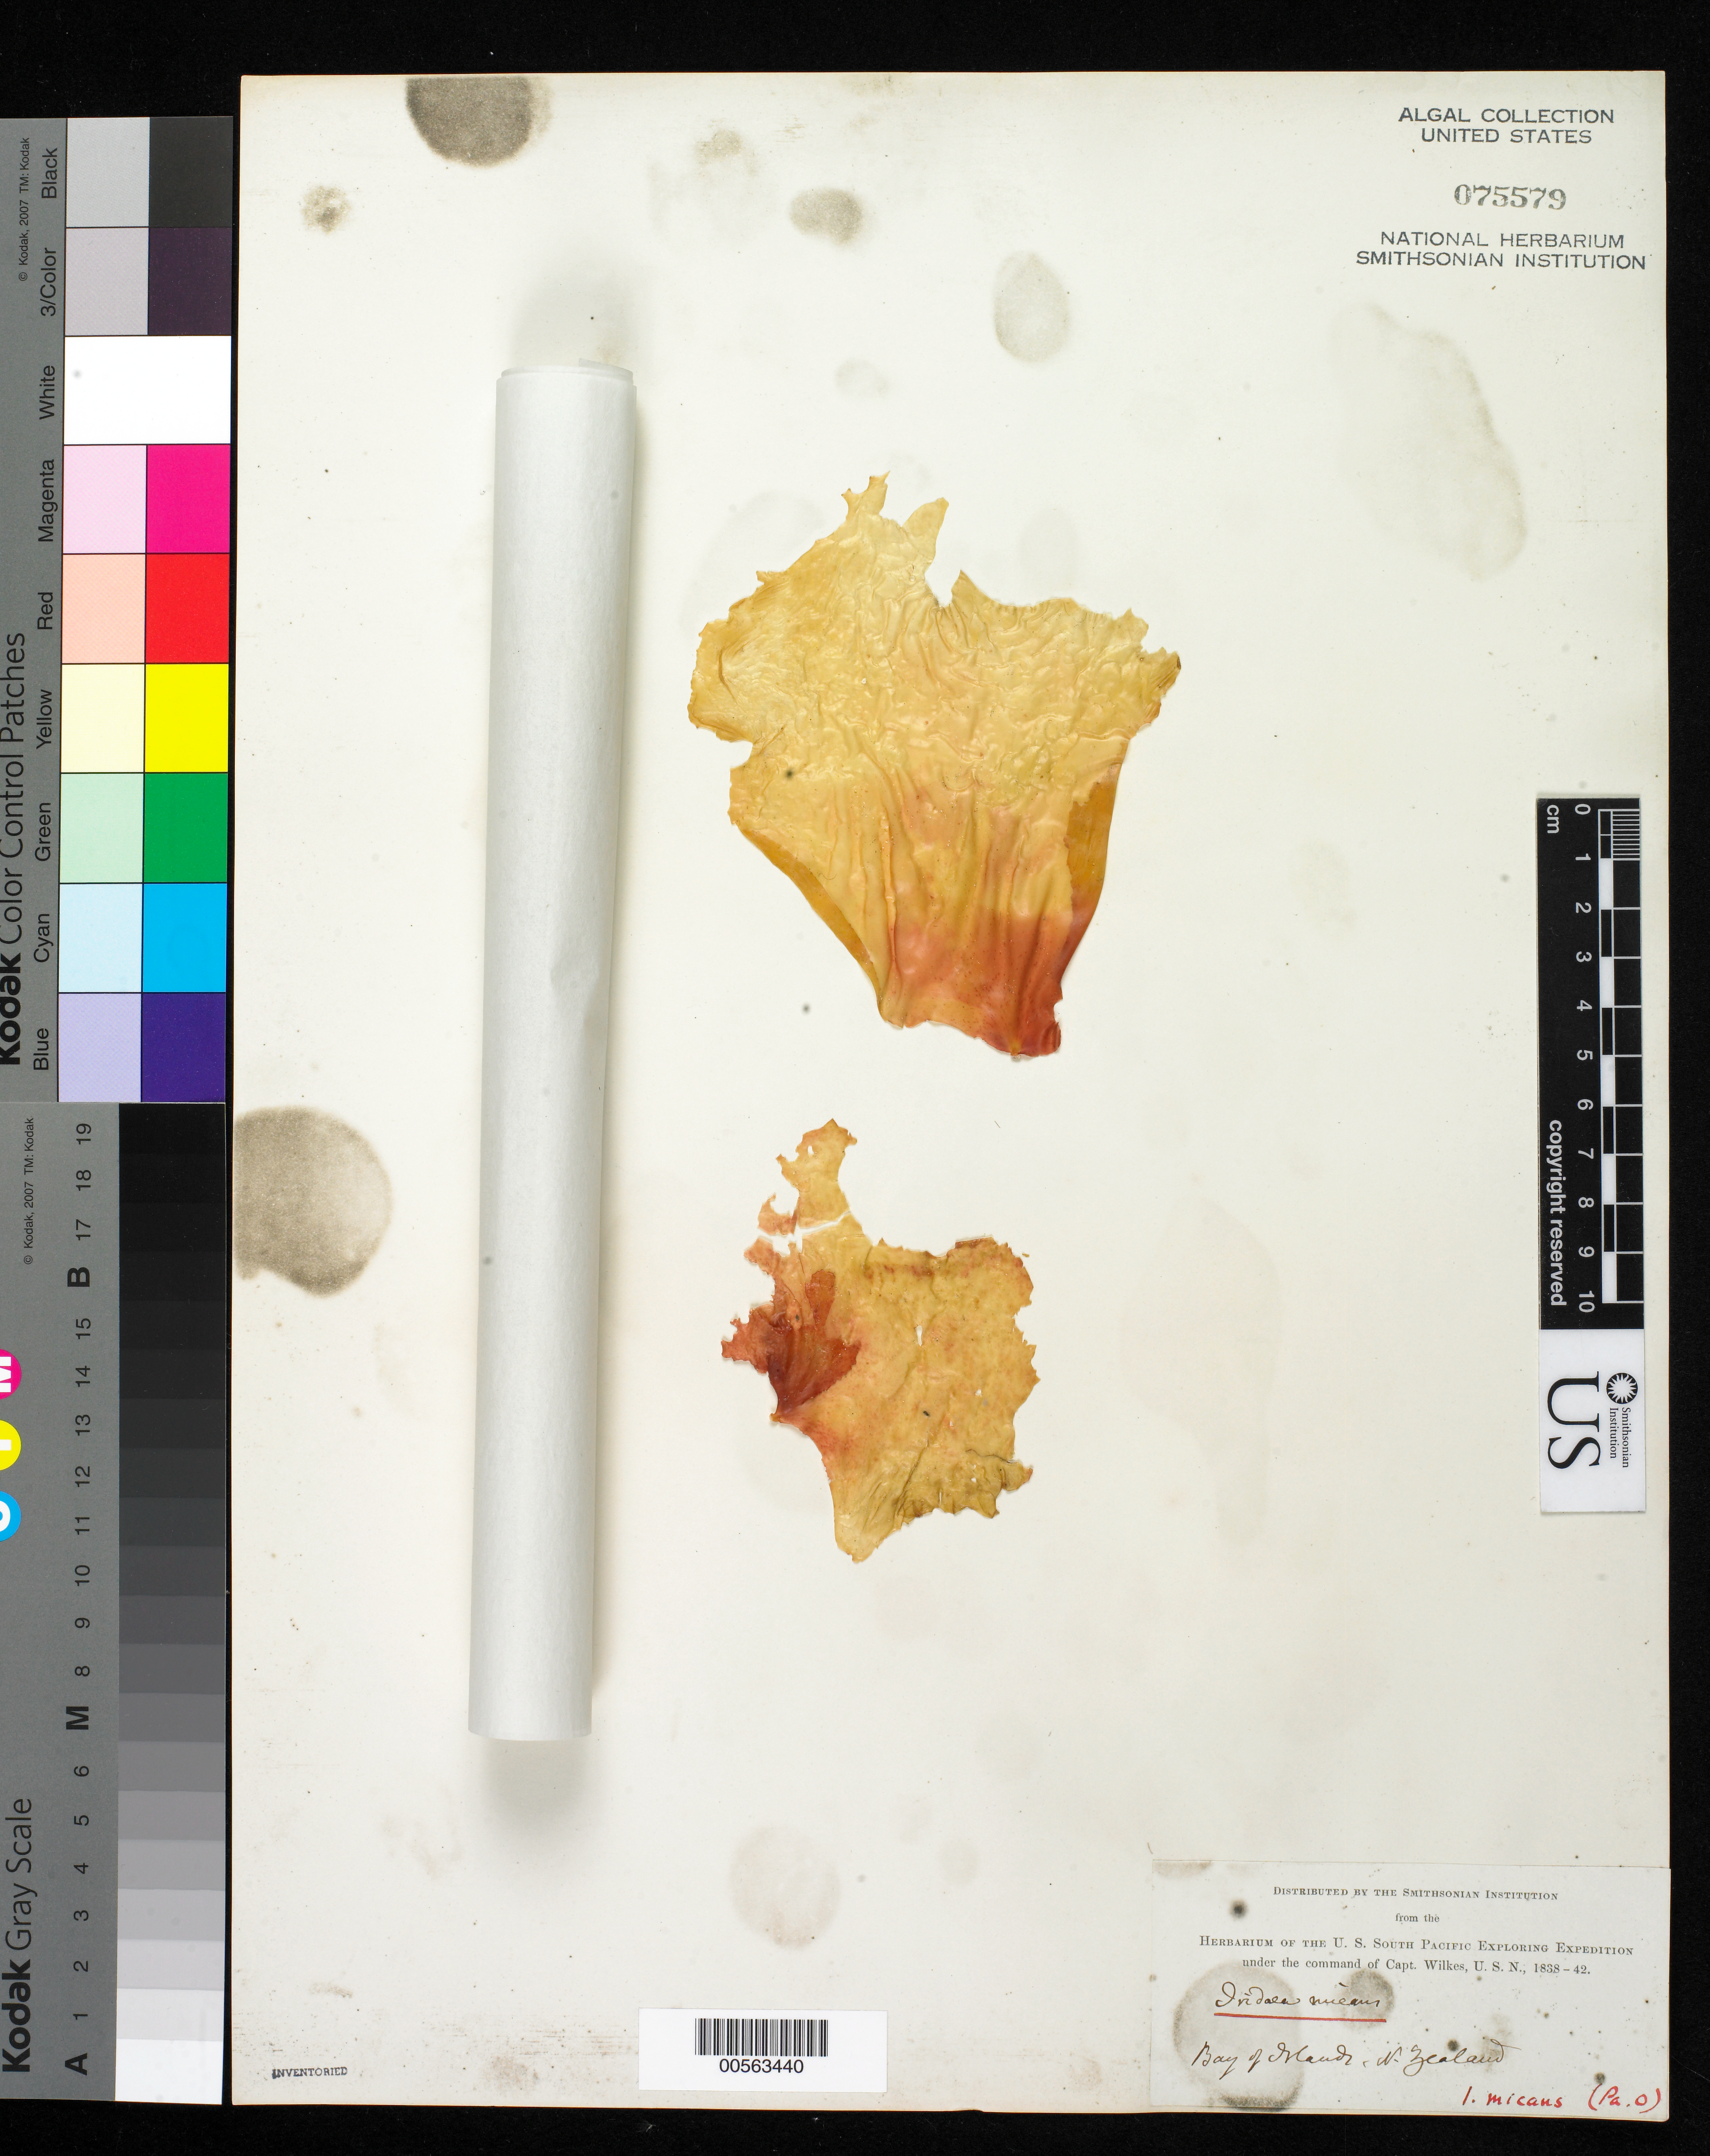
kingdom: Plantae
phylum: Rhodophyta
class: Florideophyceae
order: Gigartinales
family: Gigartinaceae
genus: Iridaea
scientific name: Iridaea micans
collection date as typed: Win 1840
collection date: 1840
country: New Zealand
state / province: Northland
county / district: Far North District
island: North Island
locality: Bay of Islands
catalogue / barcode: US 75579